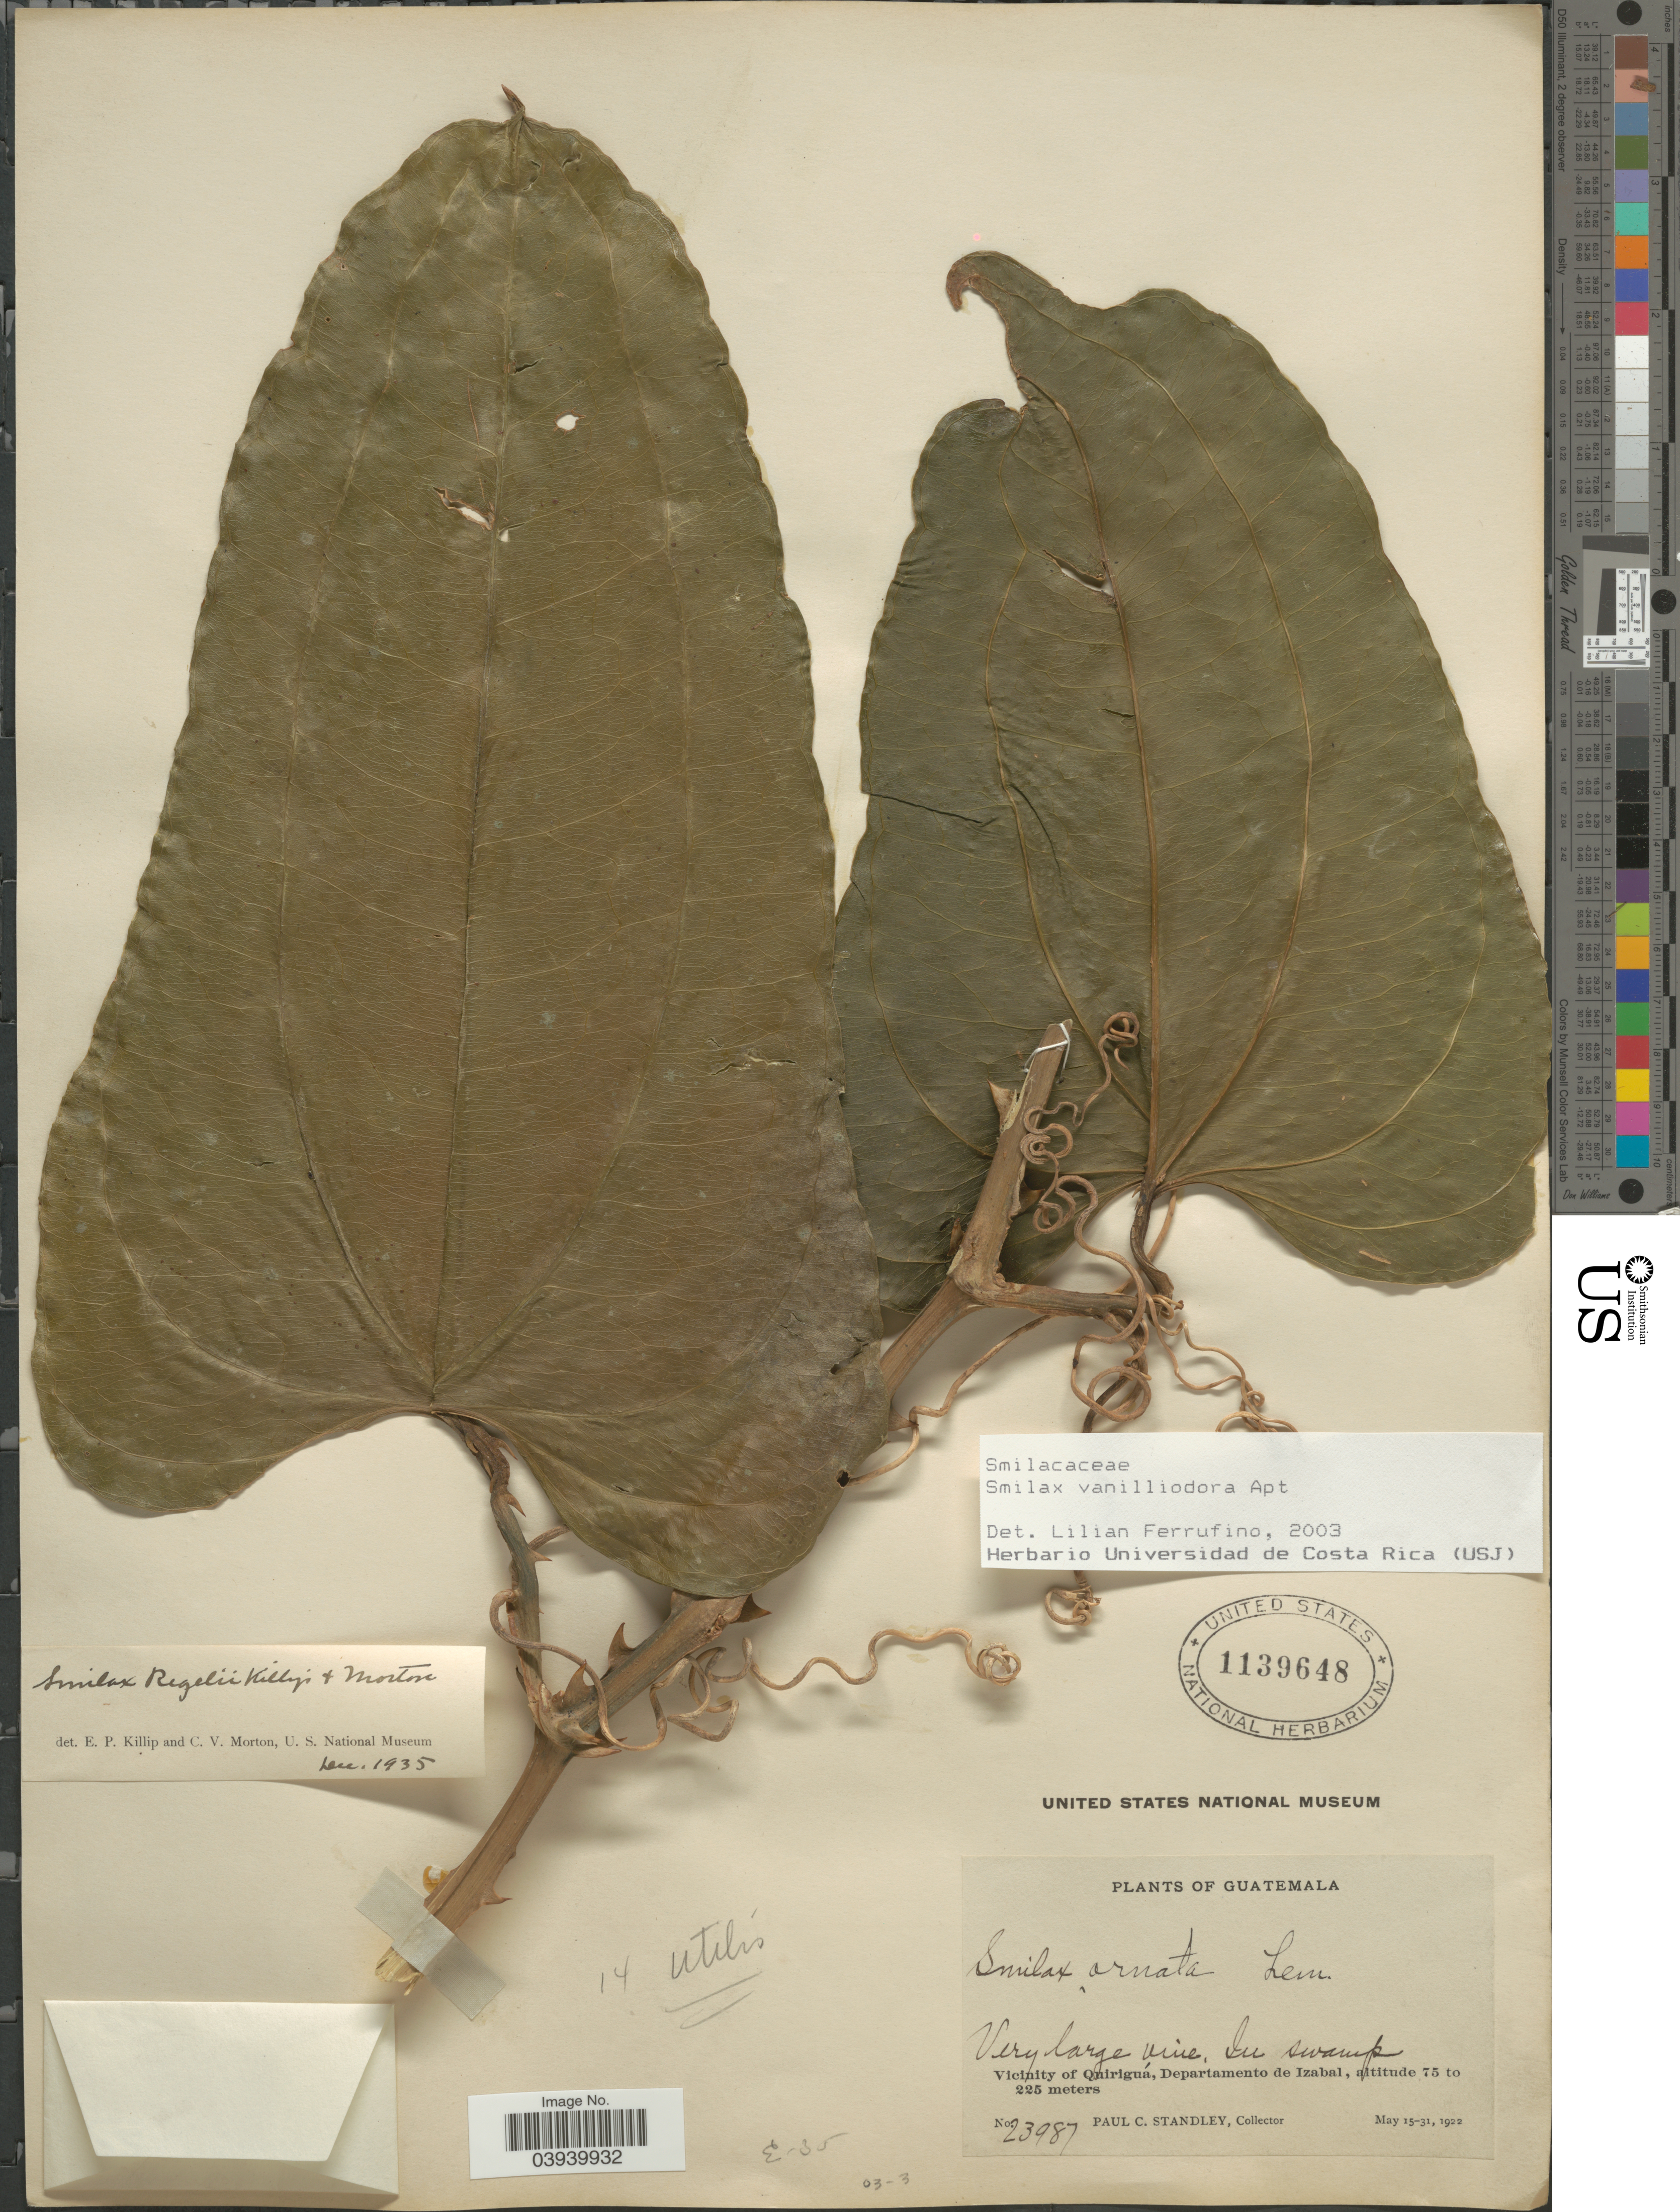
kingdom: Plantae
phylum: Tracheophyta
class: Liliopsida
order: Liliales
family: Smilacaceae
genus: Smilax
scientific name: Smilax vanilliodora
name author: F.W. Apt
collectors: P. C. Standley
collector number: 23987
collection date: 1922-05-15/1922-05-31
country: Guatemala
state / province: Izabal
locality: Vicinity of Quiriguá, Departamento de Izabal.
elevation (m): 75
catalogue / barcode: US 1139648